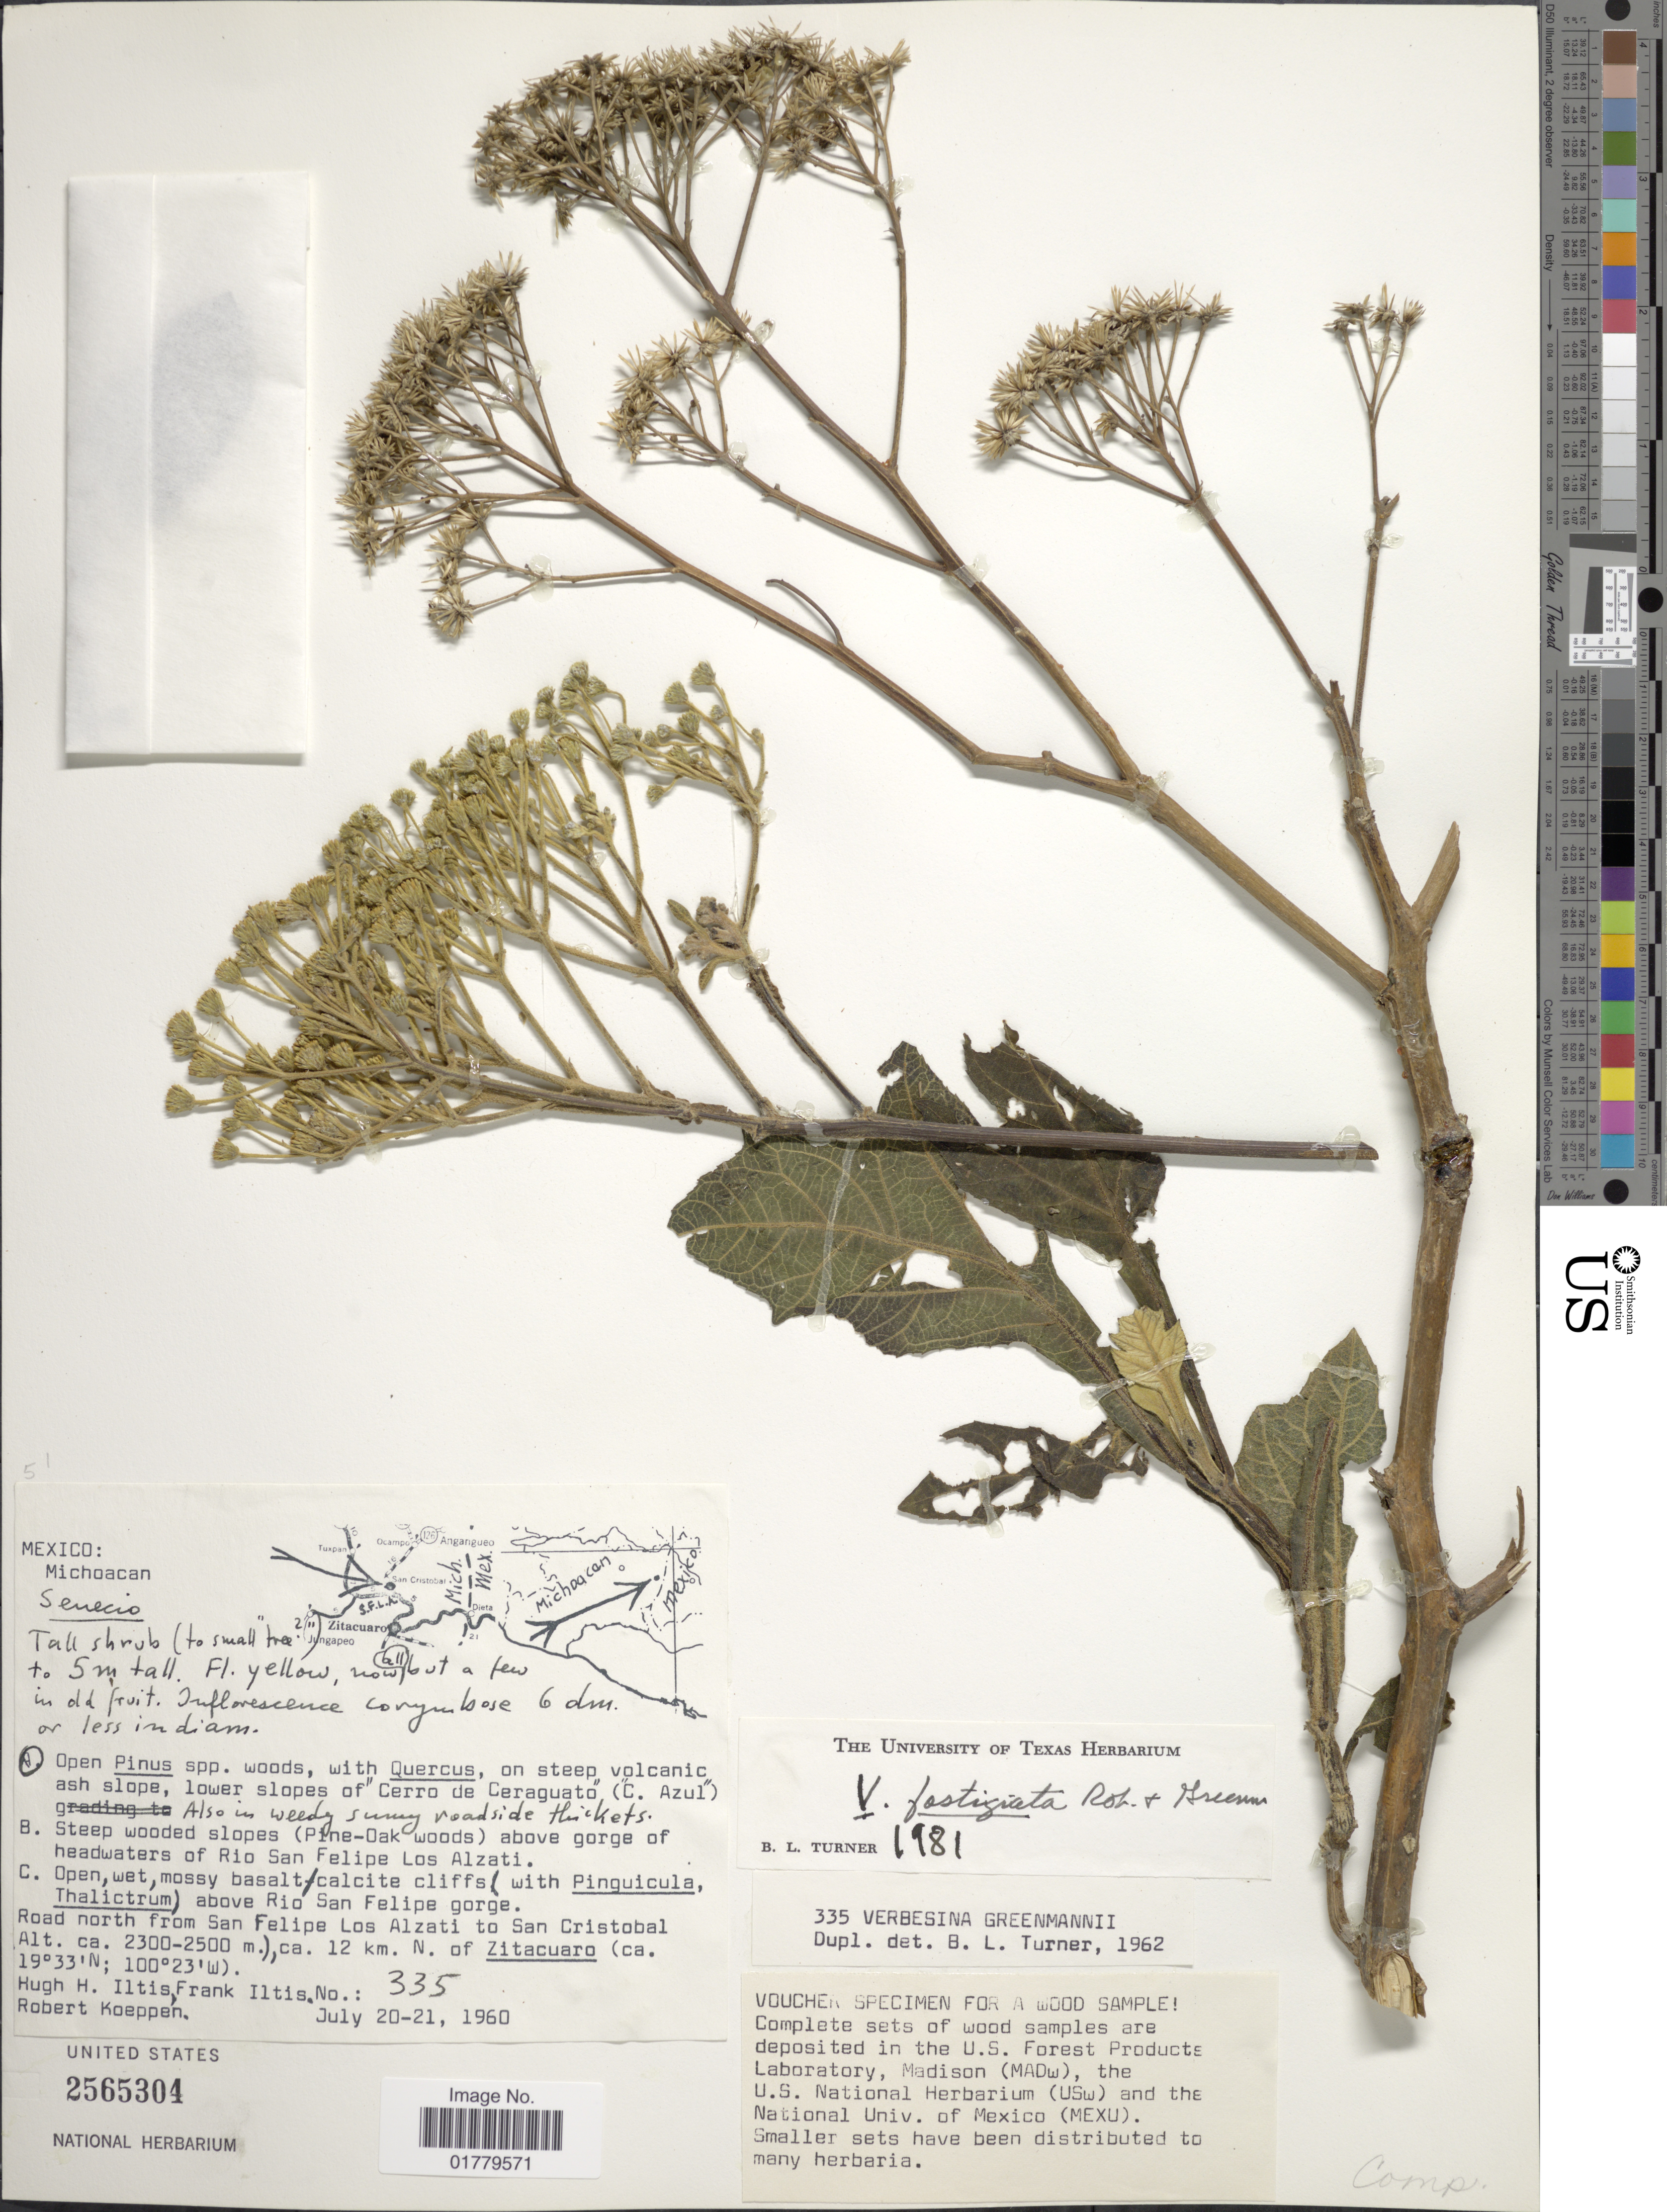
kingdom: Plantae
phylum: Tracheophyta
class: Magnoliopsida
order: Asterales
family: Asteraceae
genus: Verbesina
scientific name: Verbesina fastigiata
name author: B.L. Rob. & Greenm.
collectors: H. H. Iltis, F. S. Iltis & R. C. Koeppen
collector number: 335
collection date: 1960-07-20/1960-07-21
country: Mexico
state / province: Michoacán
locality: On steep volcanic ash slope, lower slopes of "Cerro de Ceraguato" (C. Azul). Also in weedy sunny roadside thickets. Road north from San Felipe Los Alzati to San Cristobal, ca. 12 km. N. of Zitacuara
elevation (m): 2300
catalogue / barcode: US 2565304